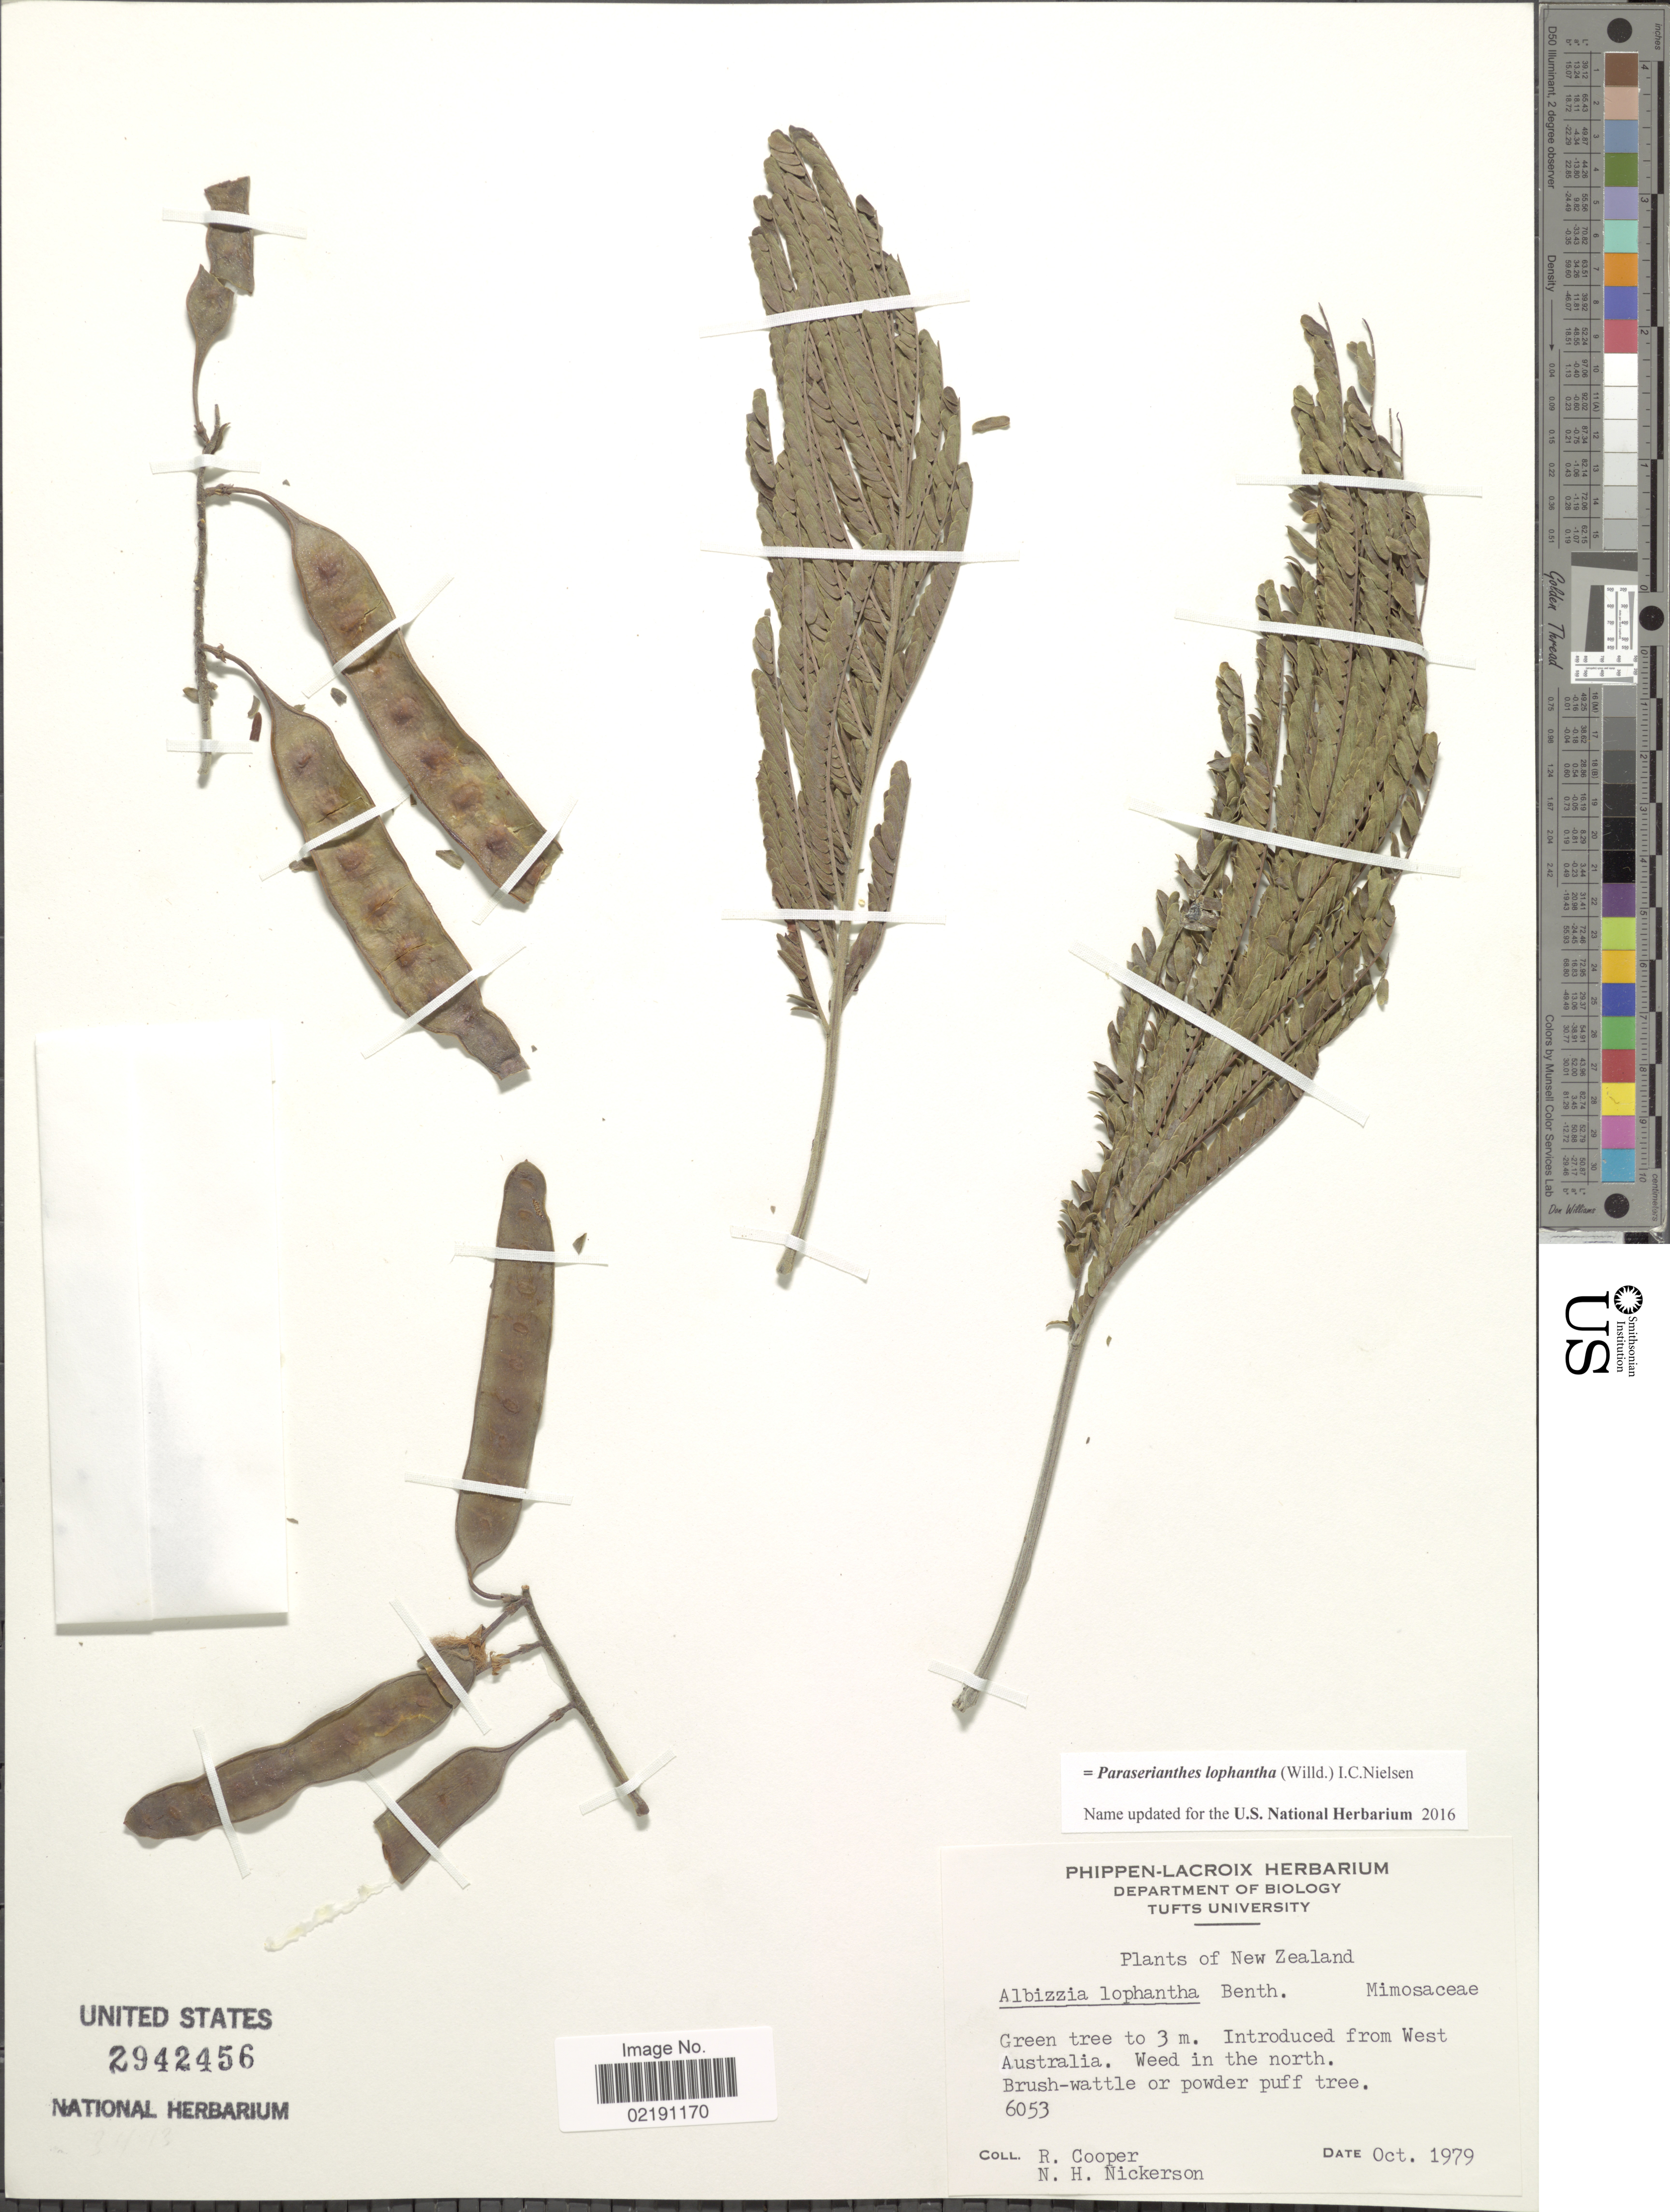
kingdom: Plantae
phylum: Tracheophyta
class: Magnoliopsida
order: Fabales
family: Fabaceae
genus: Paraserianthes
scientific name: Paraserianthes lophantha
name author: (Vent.) I.C. Nielsen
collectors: R. Cooper & N. Nickerson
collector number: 6053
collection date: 1979-10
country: Australia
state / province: Western Australia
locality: Introduced from West Australia. Weed in the north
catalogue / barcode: US 2942456